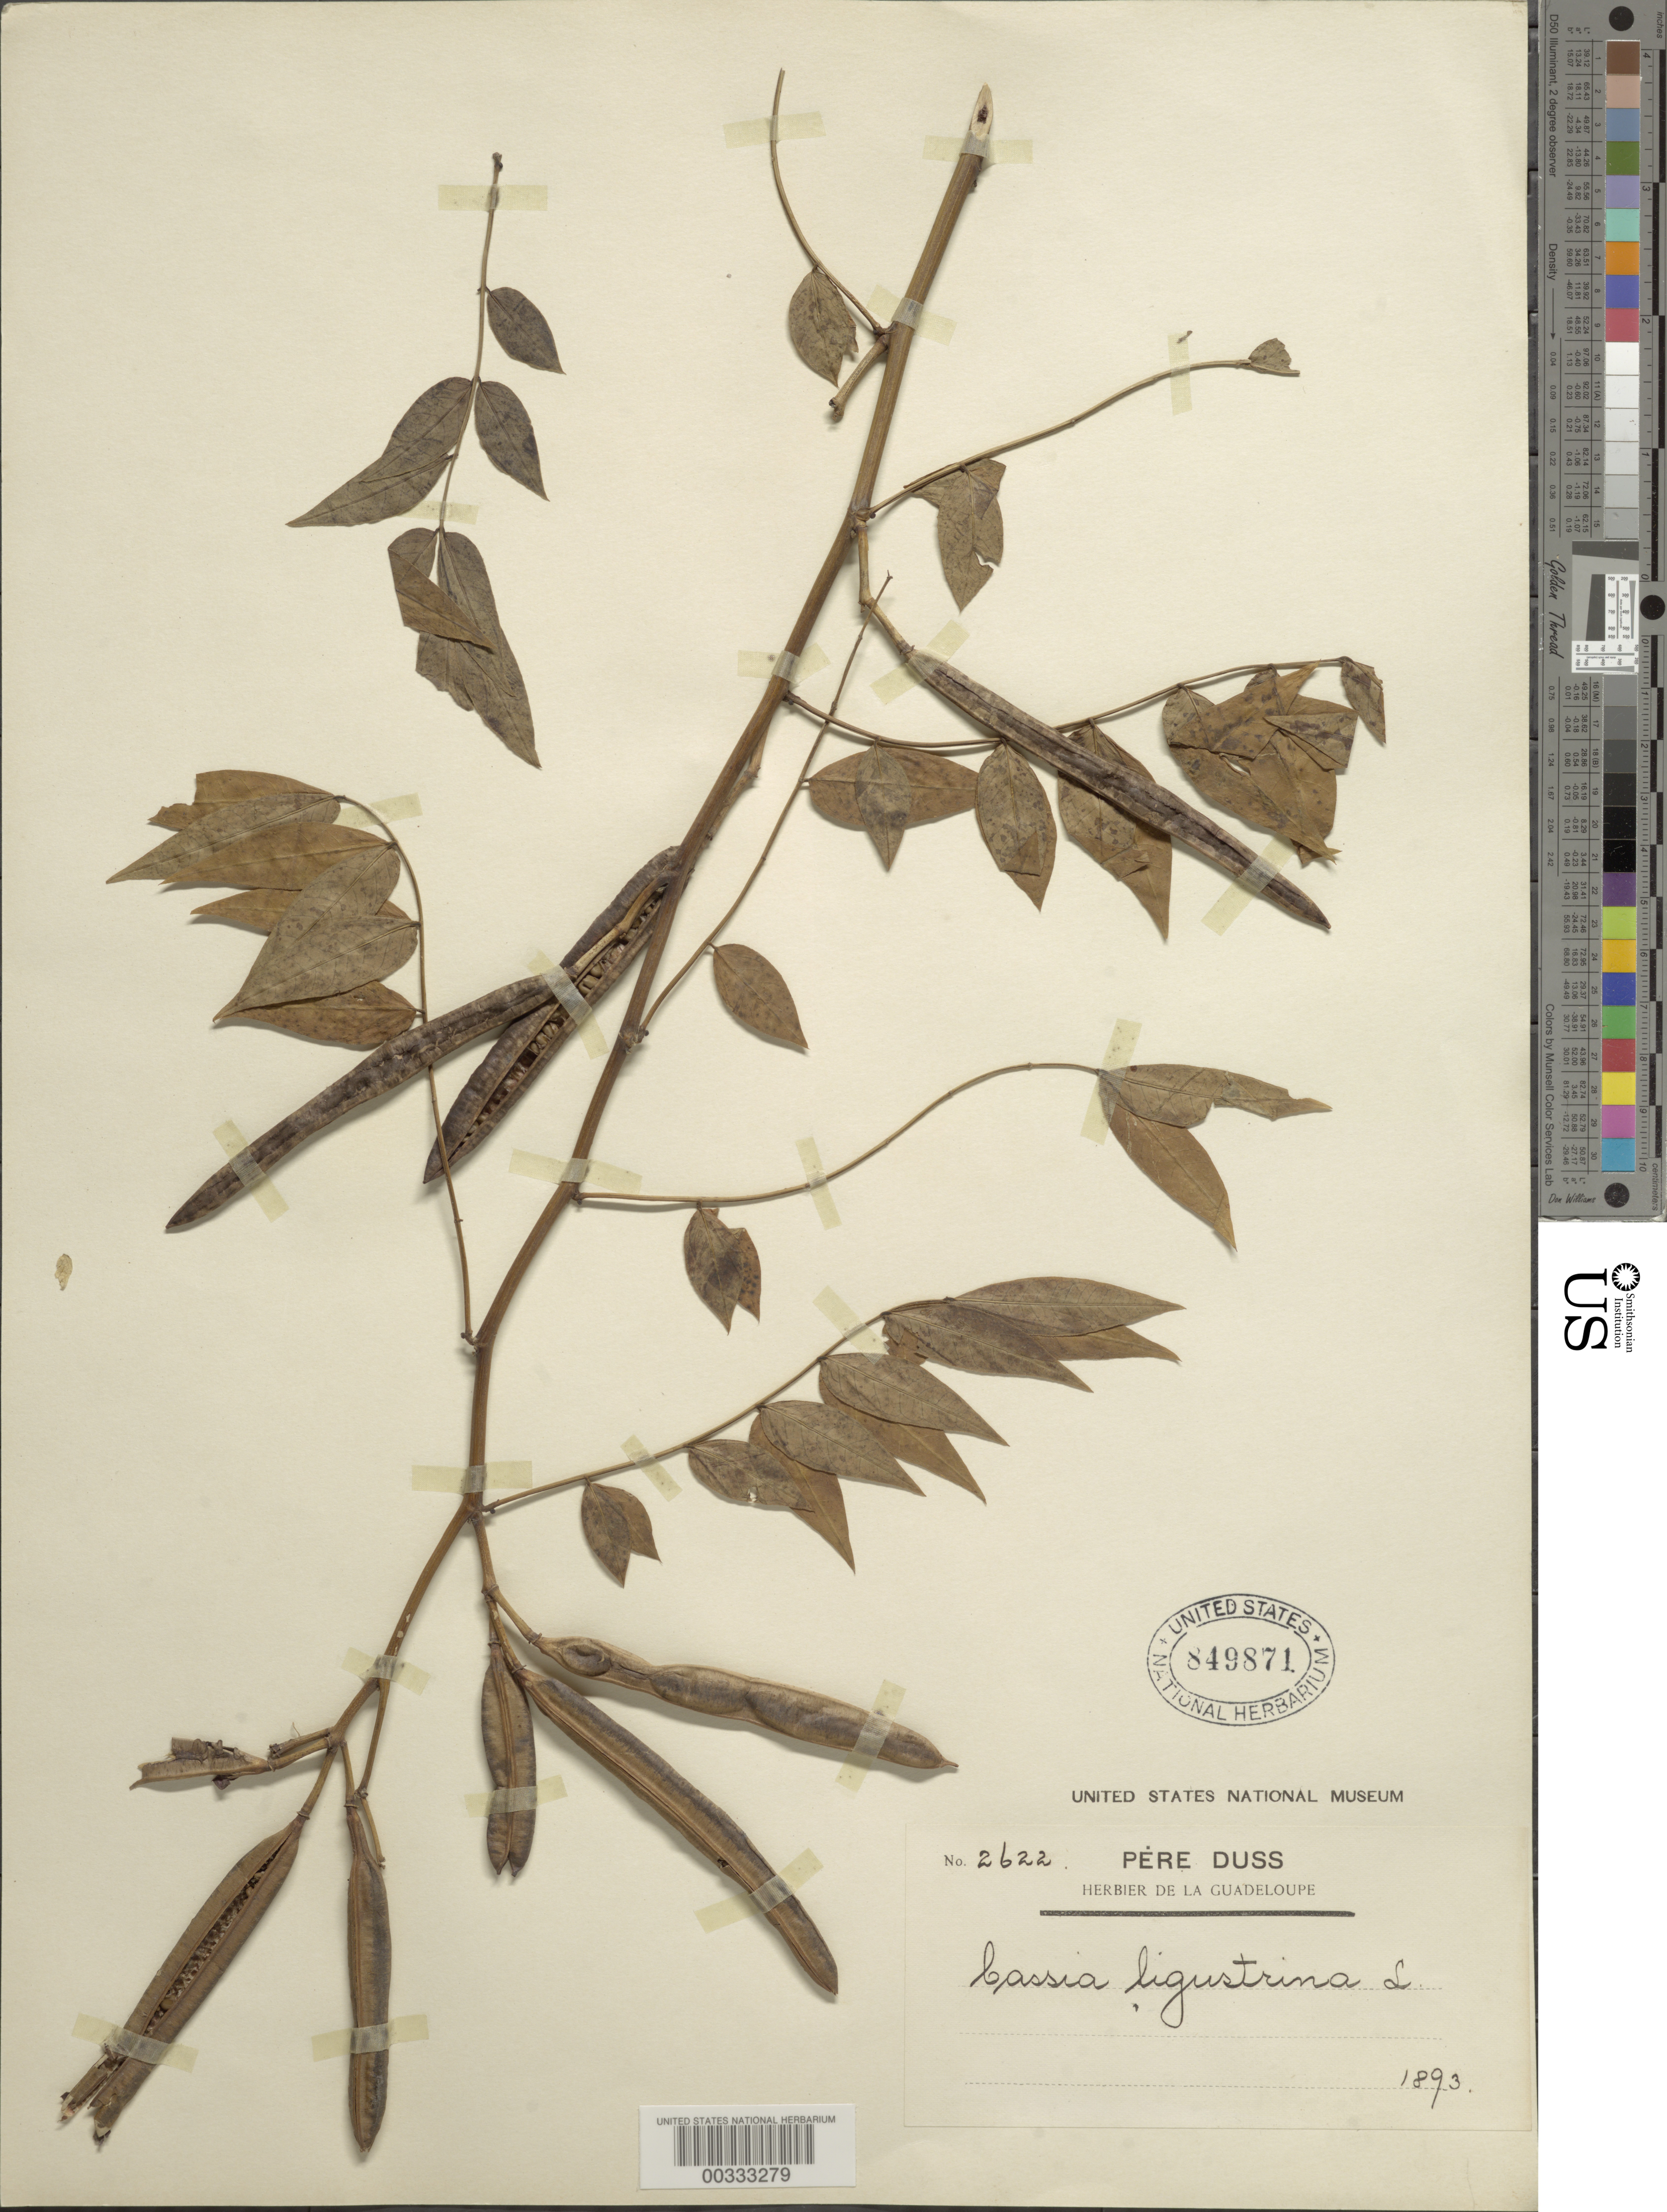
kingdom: Plantae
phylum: Tracheophyta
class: Magnoliopsida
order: Fabales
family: Fabaceae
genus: Senna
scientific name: Senna sophera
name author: (L.) Roxb.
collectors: Père Duss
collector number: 2622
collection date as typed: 1893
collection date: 1893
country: Guadeloupe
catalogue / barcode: US 849871